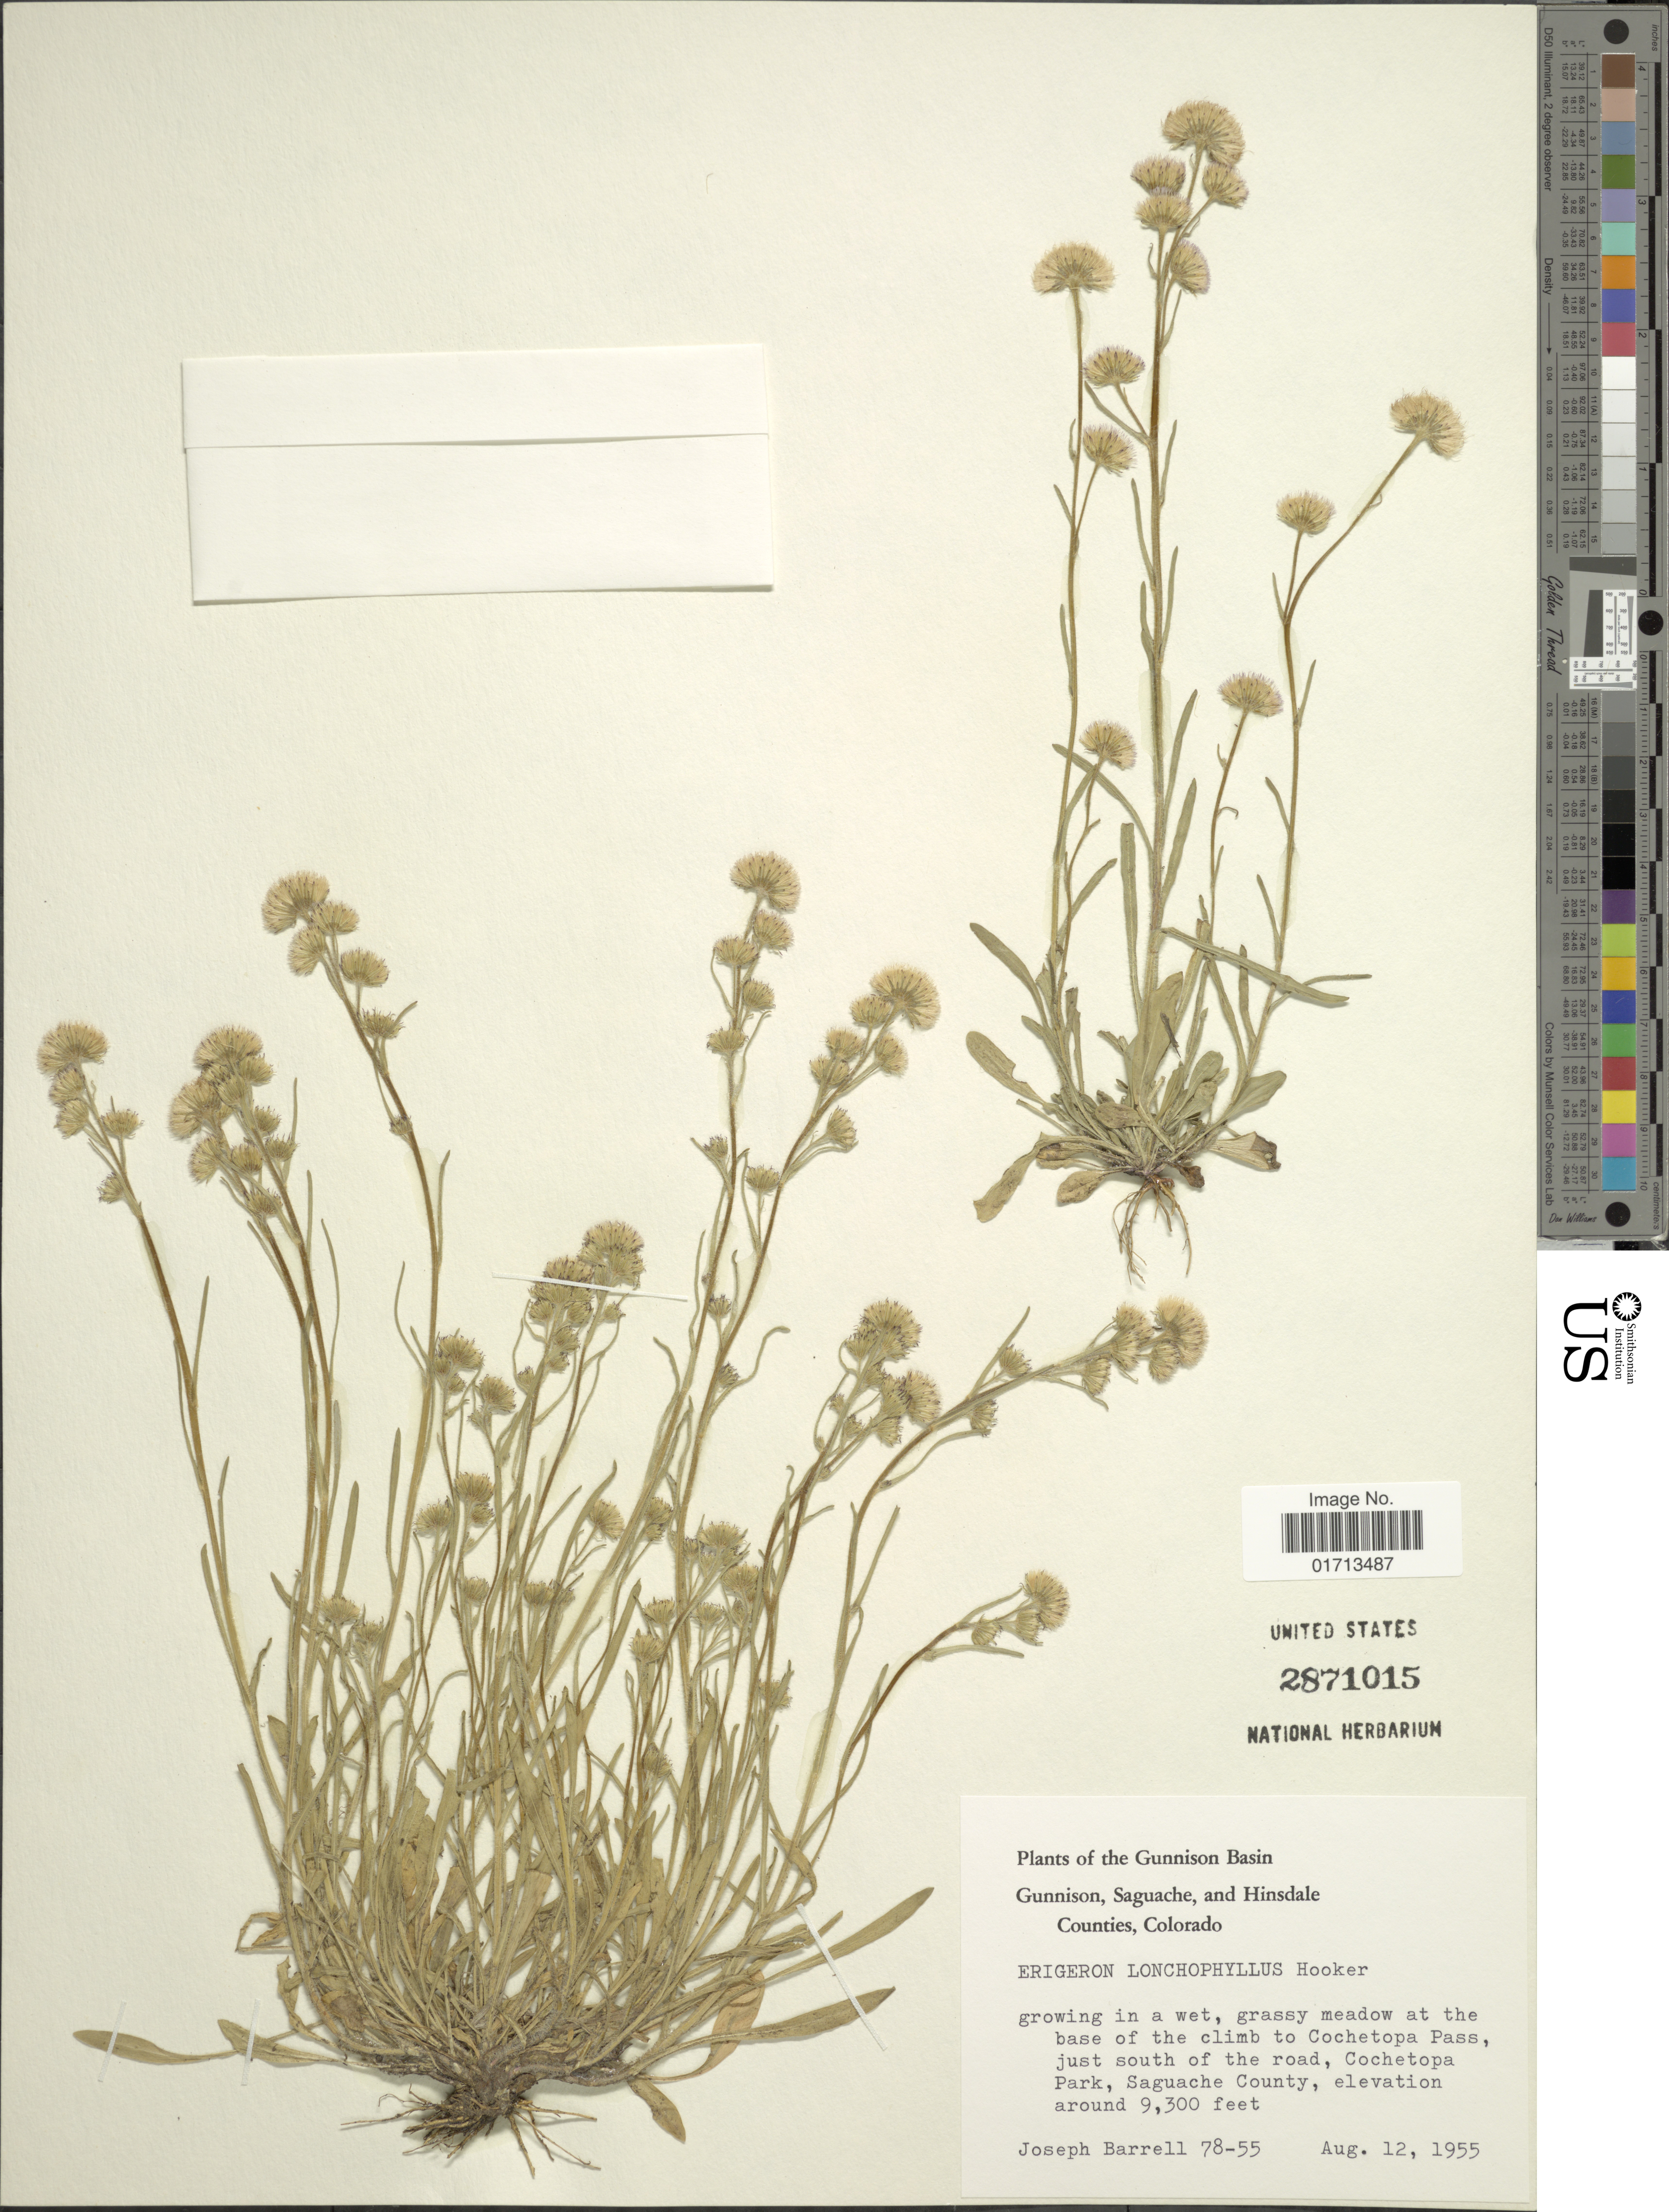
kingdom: Plantae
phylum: Tracheophyta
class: Magnoliopsida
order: Asterales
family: Asteraceae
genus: Erigeron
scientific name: Erigeron lonchophyllus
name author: Hook.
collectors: J. Barrell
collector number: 78-55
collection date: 1955-08-12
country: United States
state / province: Colorado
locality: Gunnison Basin. base of the climb to Cochetopa Pass, just south of the road, Cochetopa Park, Saguache County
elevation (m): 2835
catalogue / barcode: US 2871015